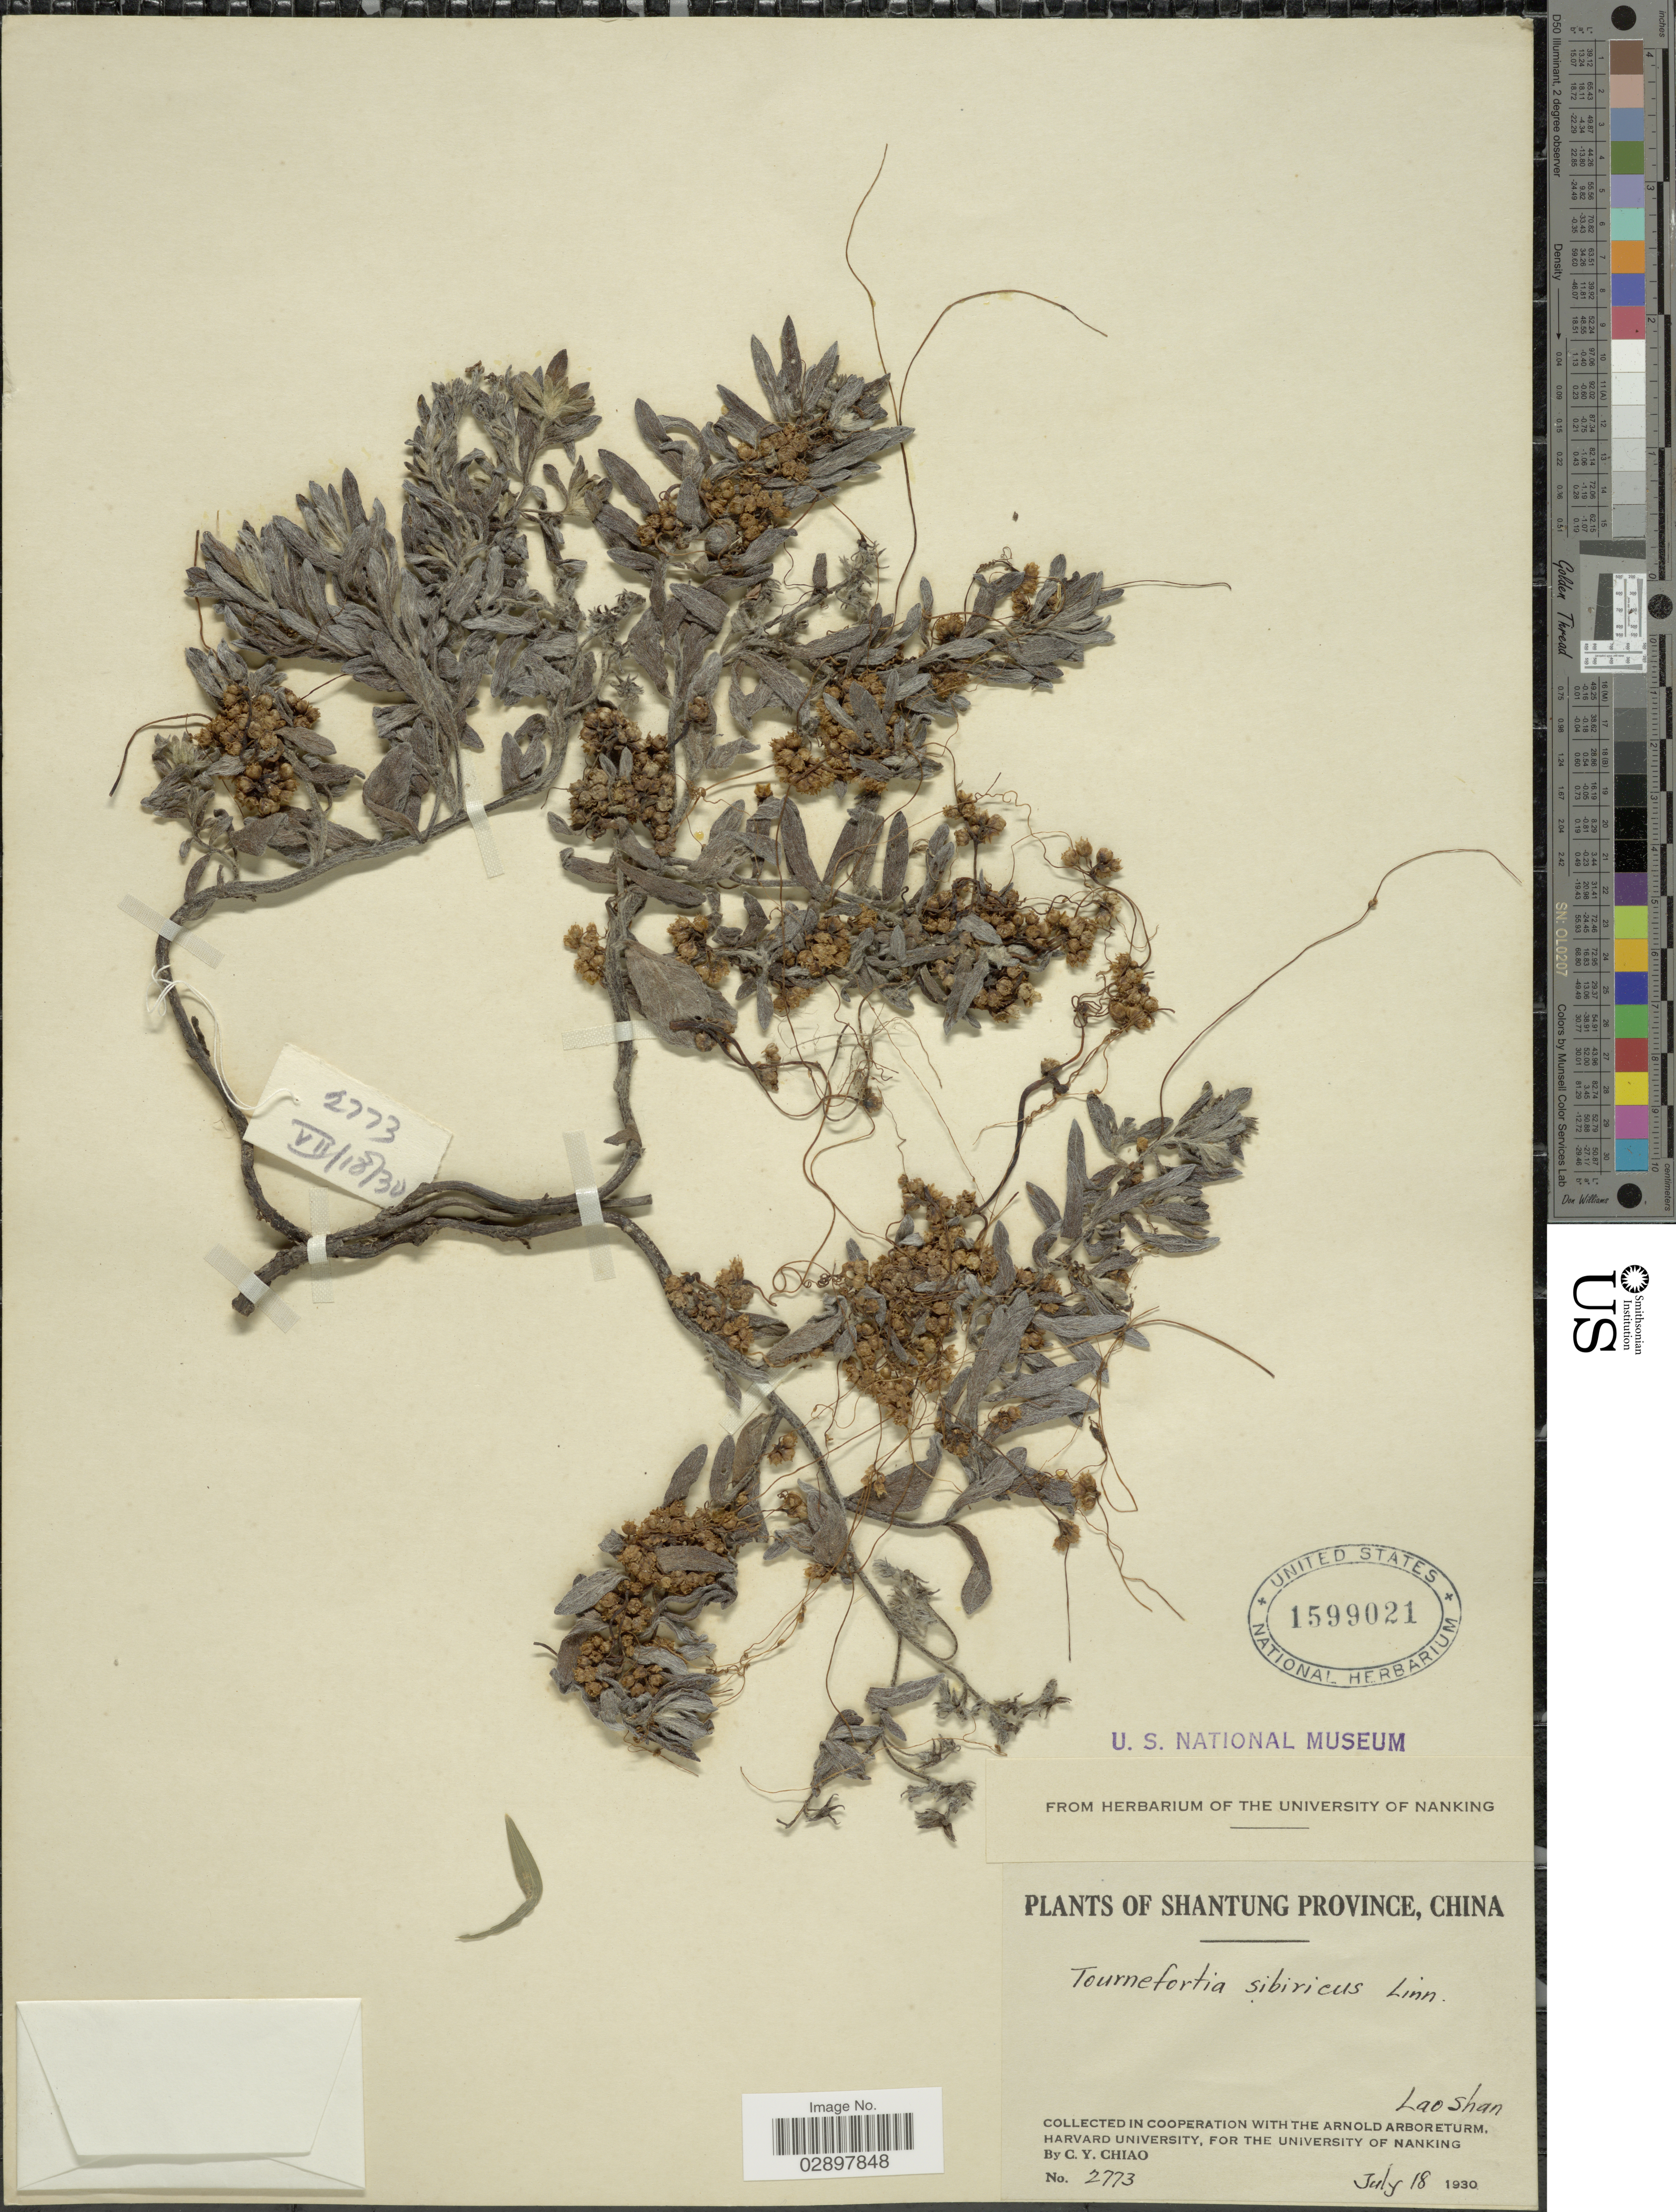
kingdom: Plantae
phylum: Tracheophyta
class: Magnoliopsida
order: Boraginales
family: Heliotropiaceae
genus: Tournefortia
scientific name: Tournefortia sibirica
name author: L.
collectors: C. Y. Chiao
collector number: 2773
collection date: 1930-07-18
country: China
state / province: Shandong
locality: Shantung Province. Lao Shan.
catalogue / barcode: US 1599021